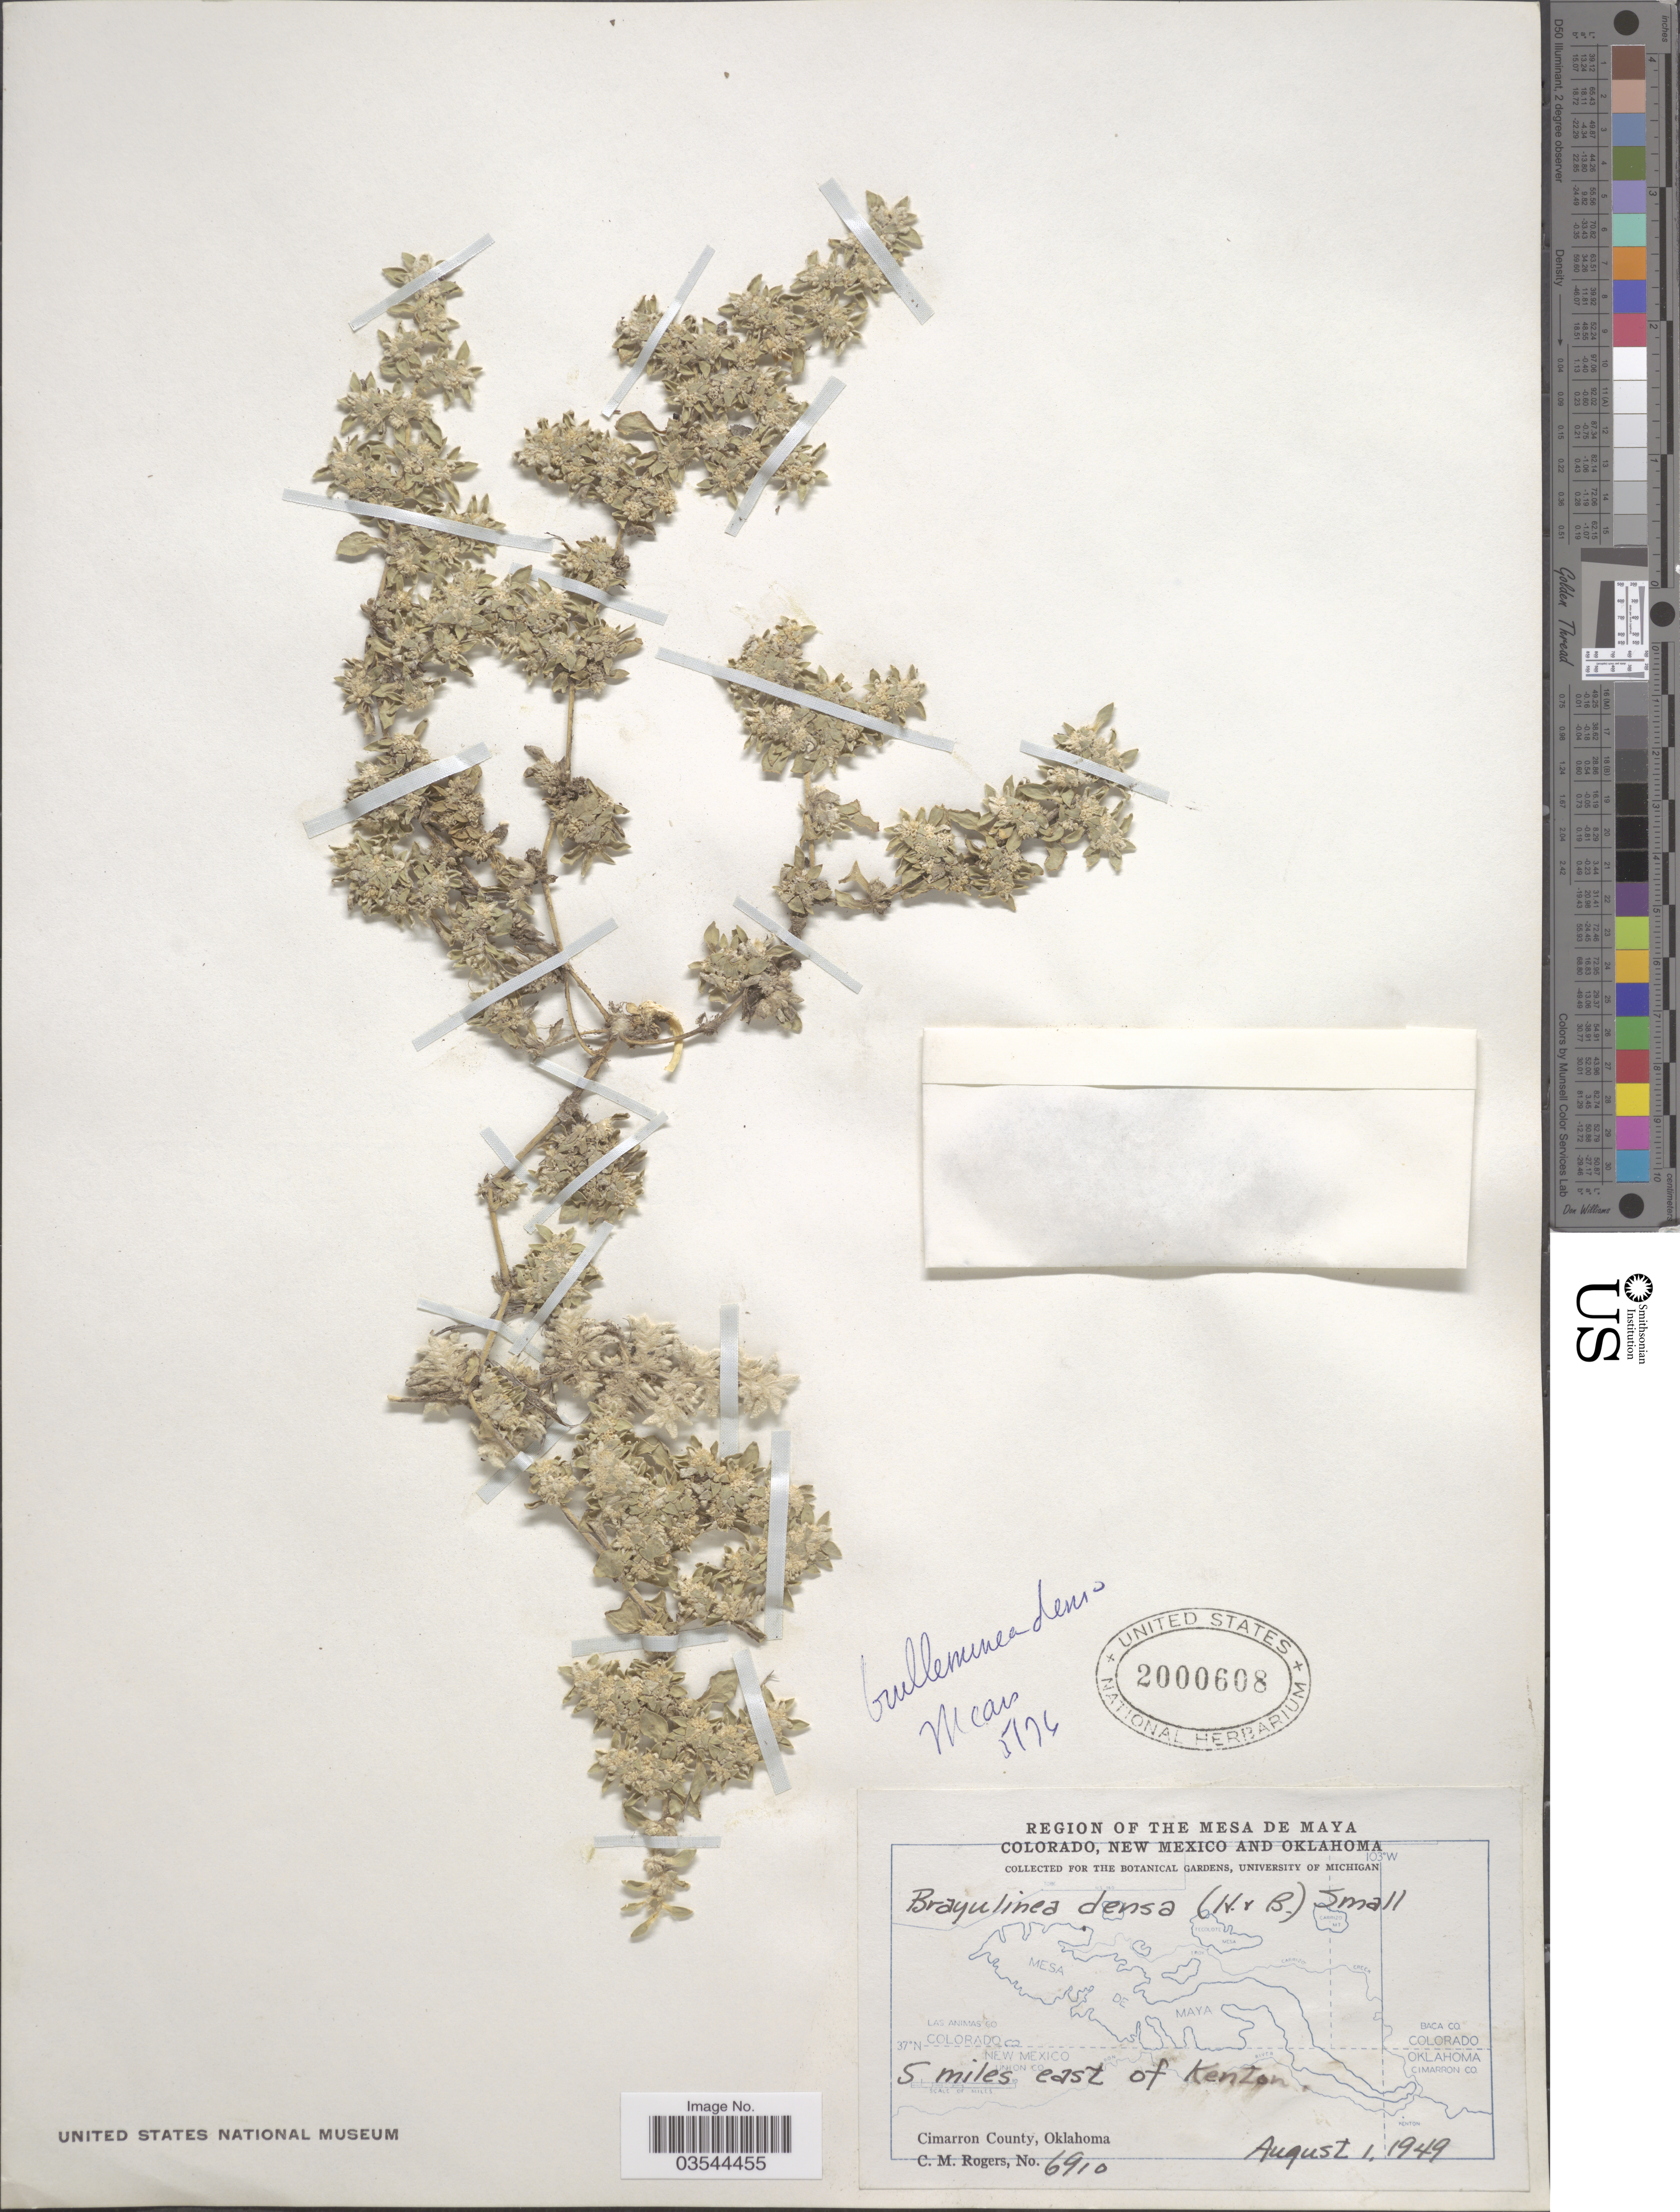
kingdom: Plantae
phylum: Tracheophyta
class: Magnoliopsida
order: Caryophyllales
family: Amaranthaceae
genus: Guilleminea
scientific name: Guilleminea densa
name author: (Humb. & Bonpl. ex Schult.) Moq.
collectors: C. M. Rogers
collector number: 6910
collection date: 1949-08-01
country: United States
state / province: Oklahoma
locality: Region of The Mesa de Maya. 5 miles east of Kenton. Cimarron County.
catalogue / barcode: US 2000608